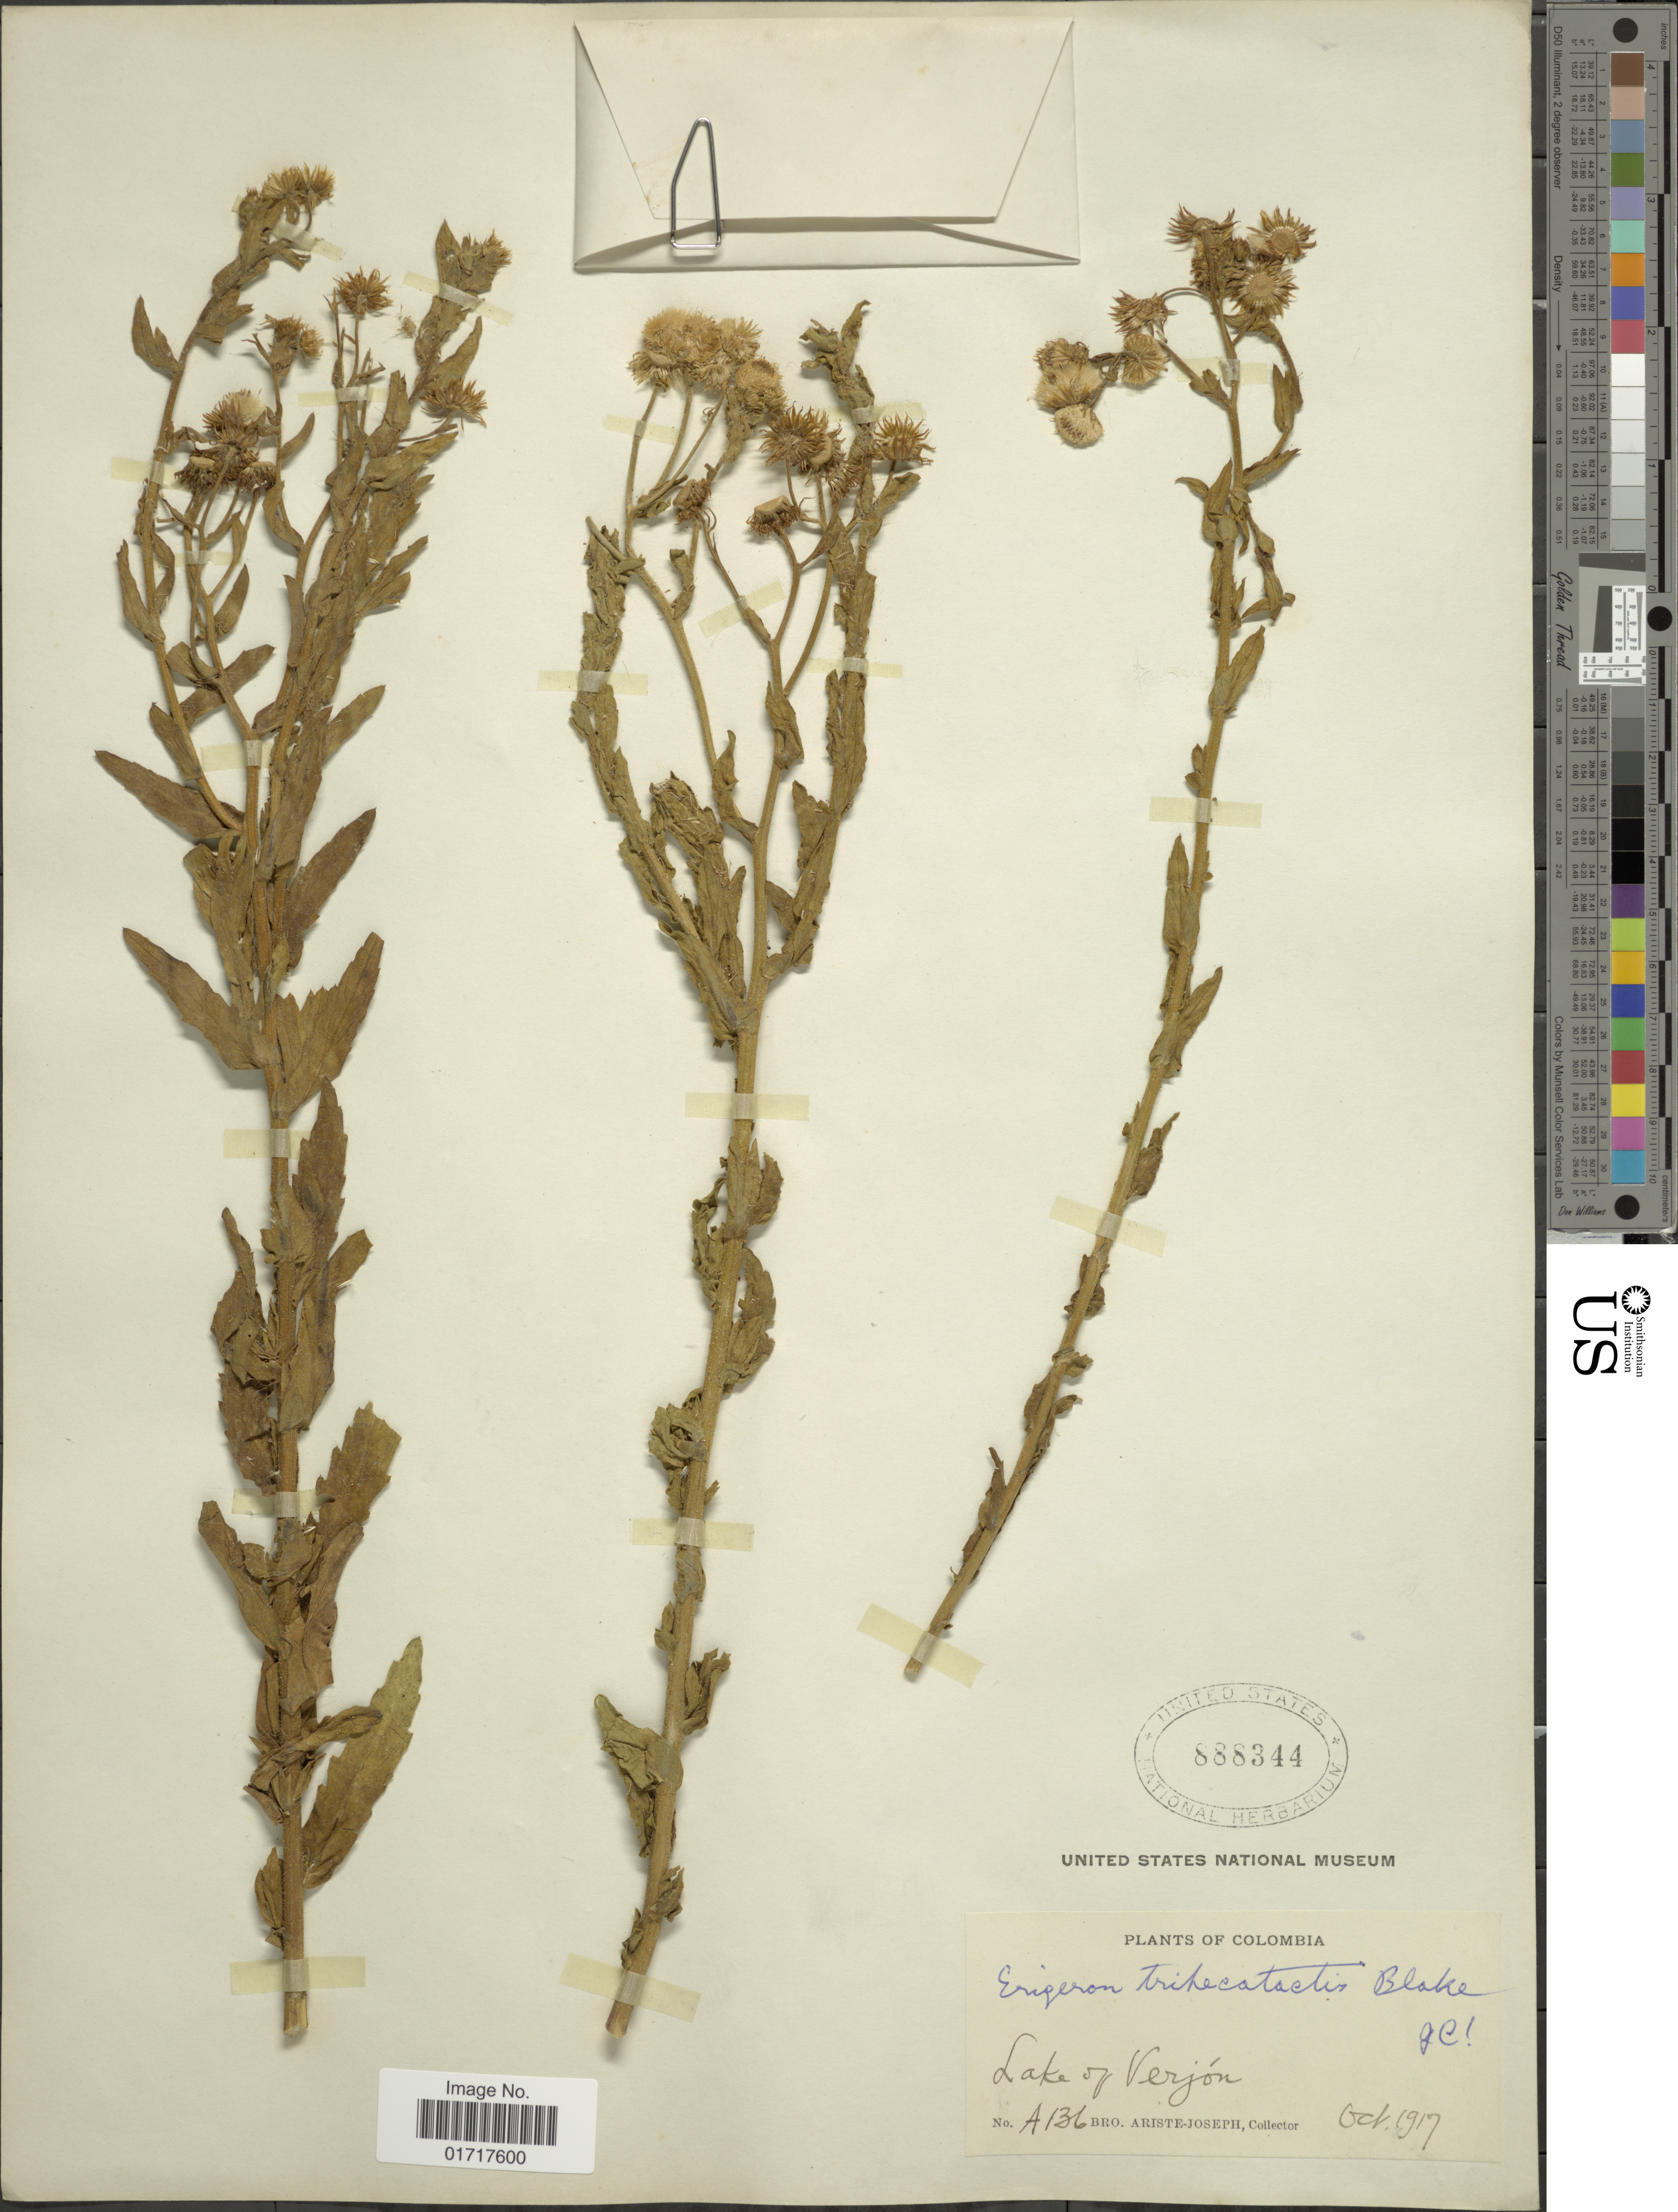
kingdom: Plantae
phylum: Tracheophyta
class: Magnoliopsida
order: Asterales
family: Asteraceae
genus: Conyza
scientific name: Conyza trihecatactis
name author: (S.F. Blake) Cuatrec.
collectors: Bro. Ariste-Joseph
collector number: A136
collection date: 1917-10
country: Colombia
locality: Lake of Verjon.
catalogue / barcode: US 888344